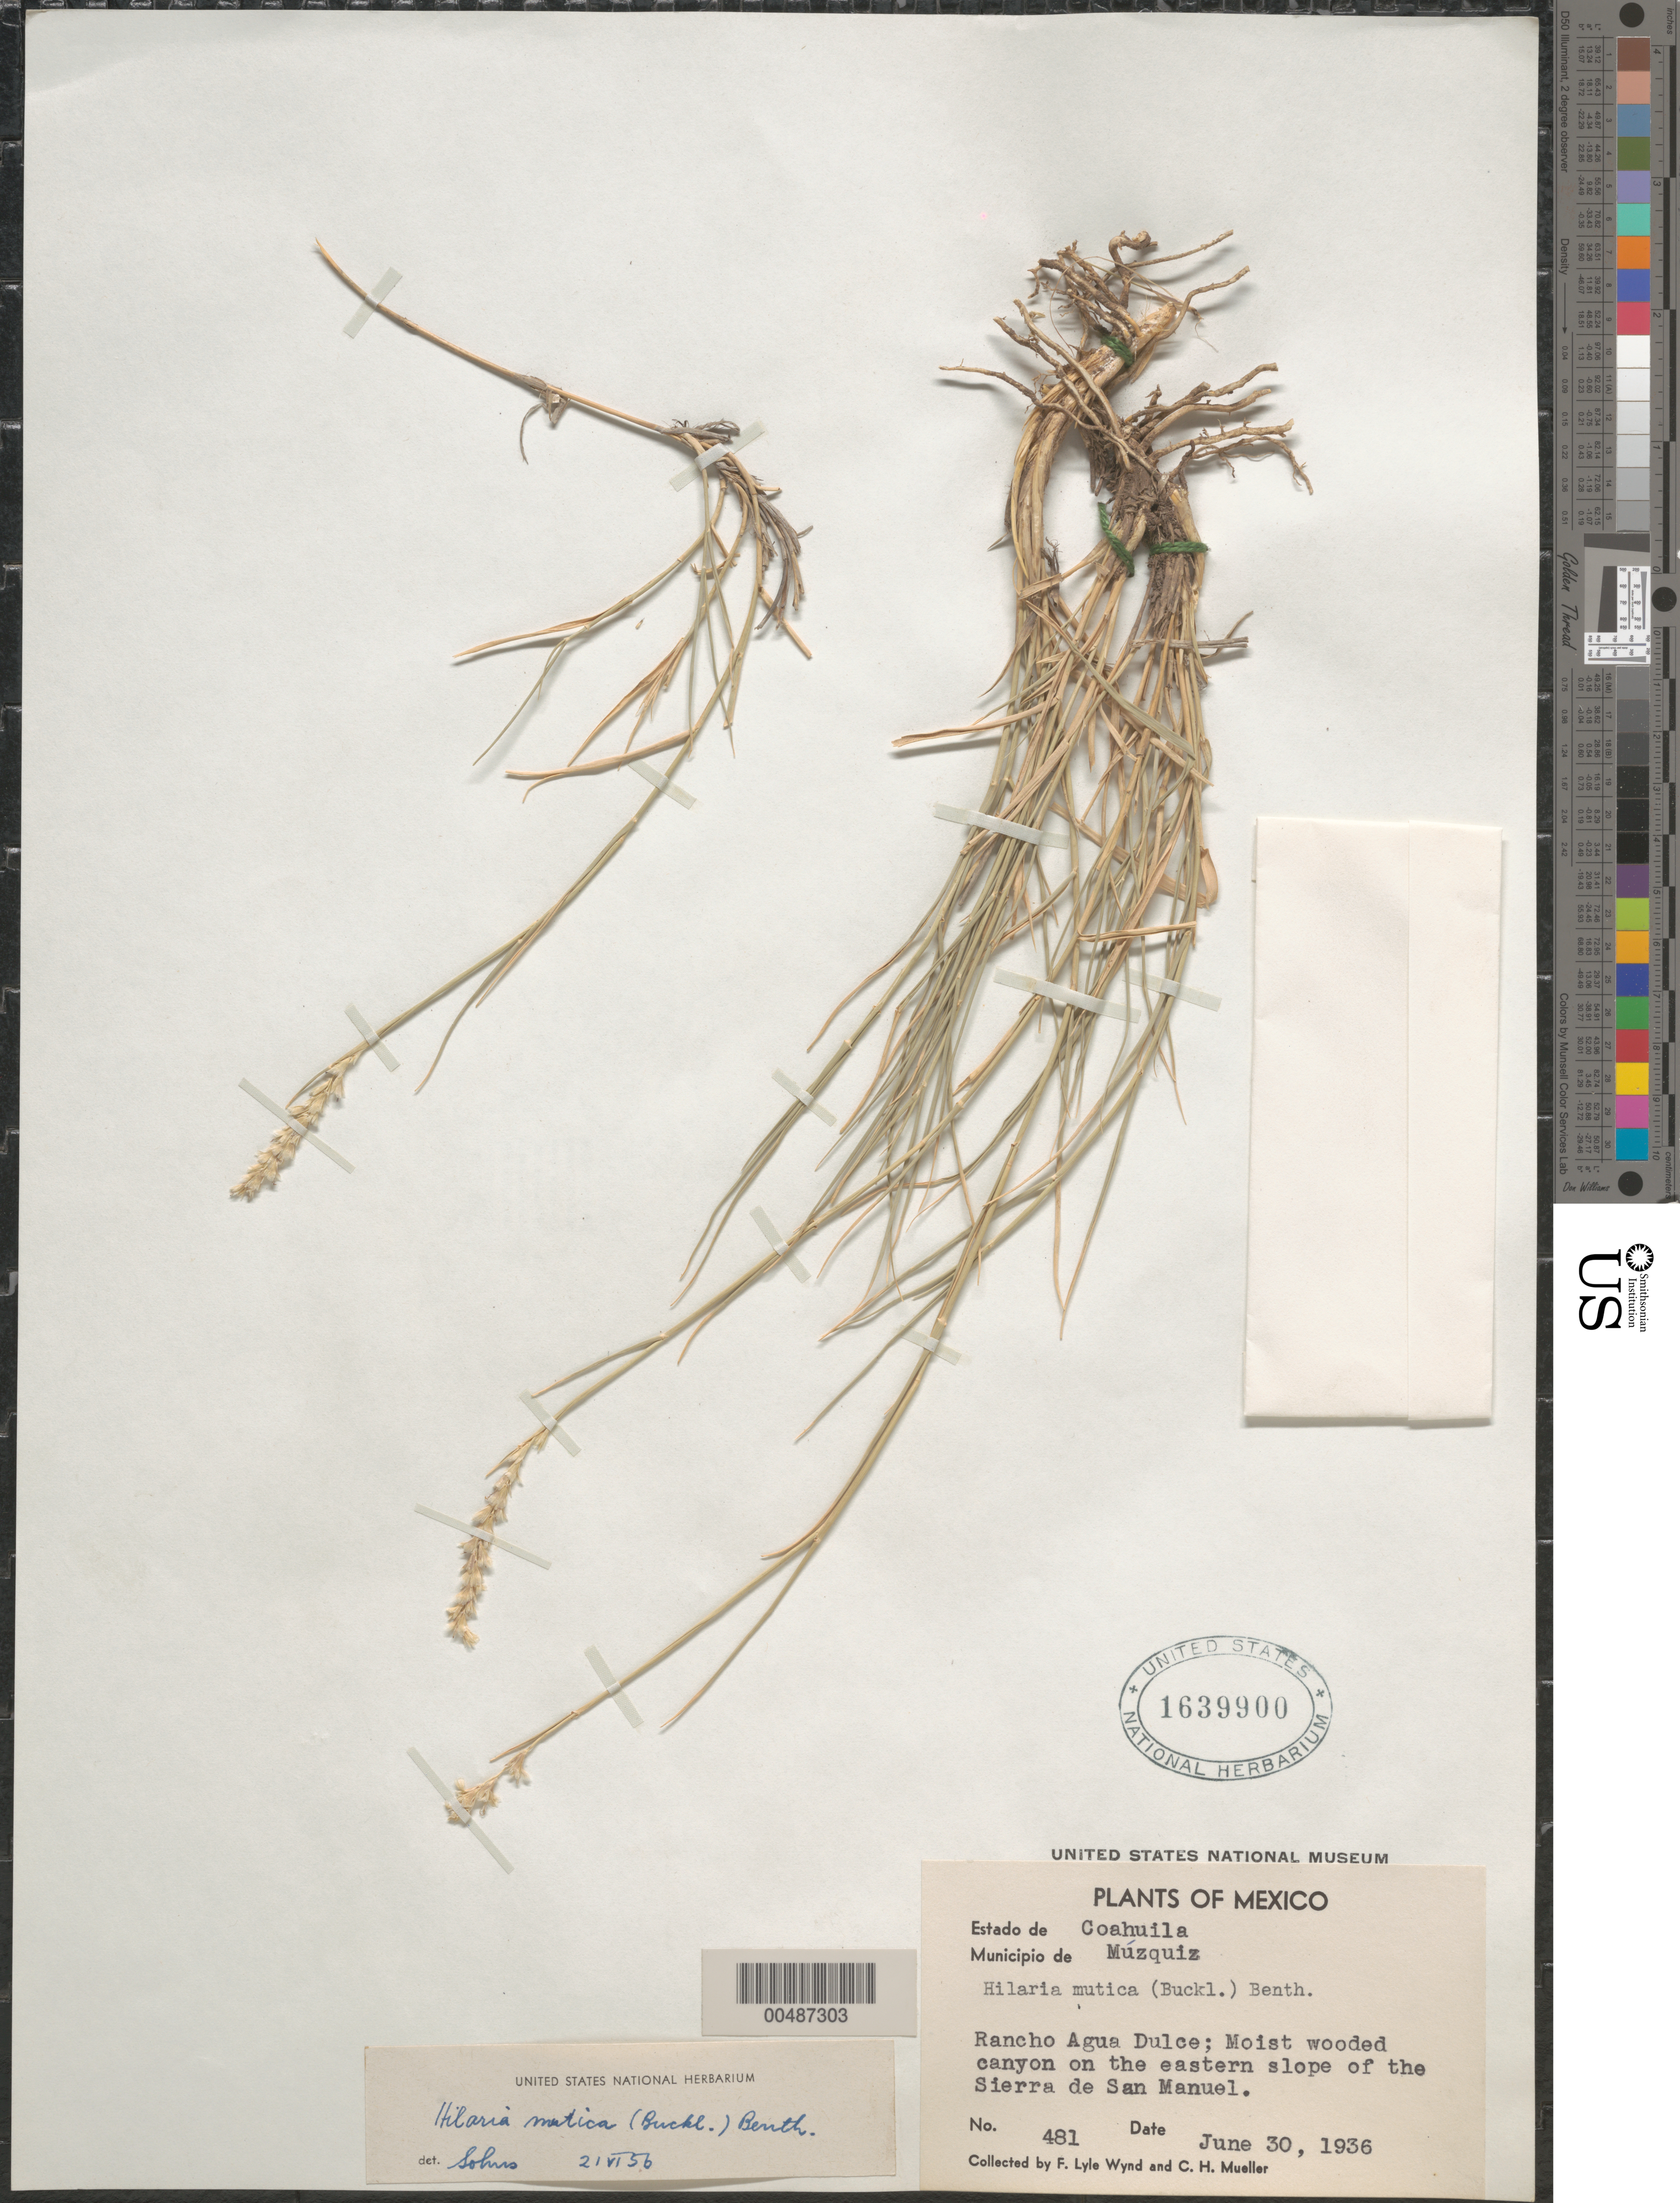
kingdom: Plantae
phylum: Tracheophyta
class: Liliopsida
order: Poales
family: Poaceae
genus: Hilaria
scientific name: Hilaria mutica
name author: (Buckley) Benth.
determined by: Sohns, E. R.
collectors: F. L. Wynd & C. H. Muller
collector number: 481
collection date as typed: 30 Jun 1936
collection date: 1936-06-30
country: Mexico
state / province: Coahuila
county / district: Múzquiz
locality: Rancho Agua Dulce, on the E slope of the Sierra de San Manuel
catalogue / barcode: US 1639900